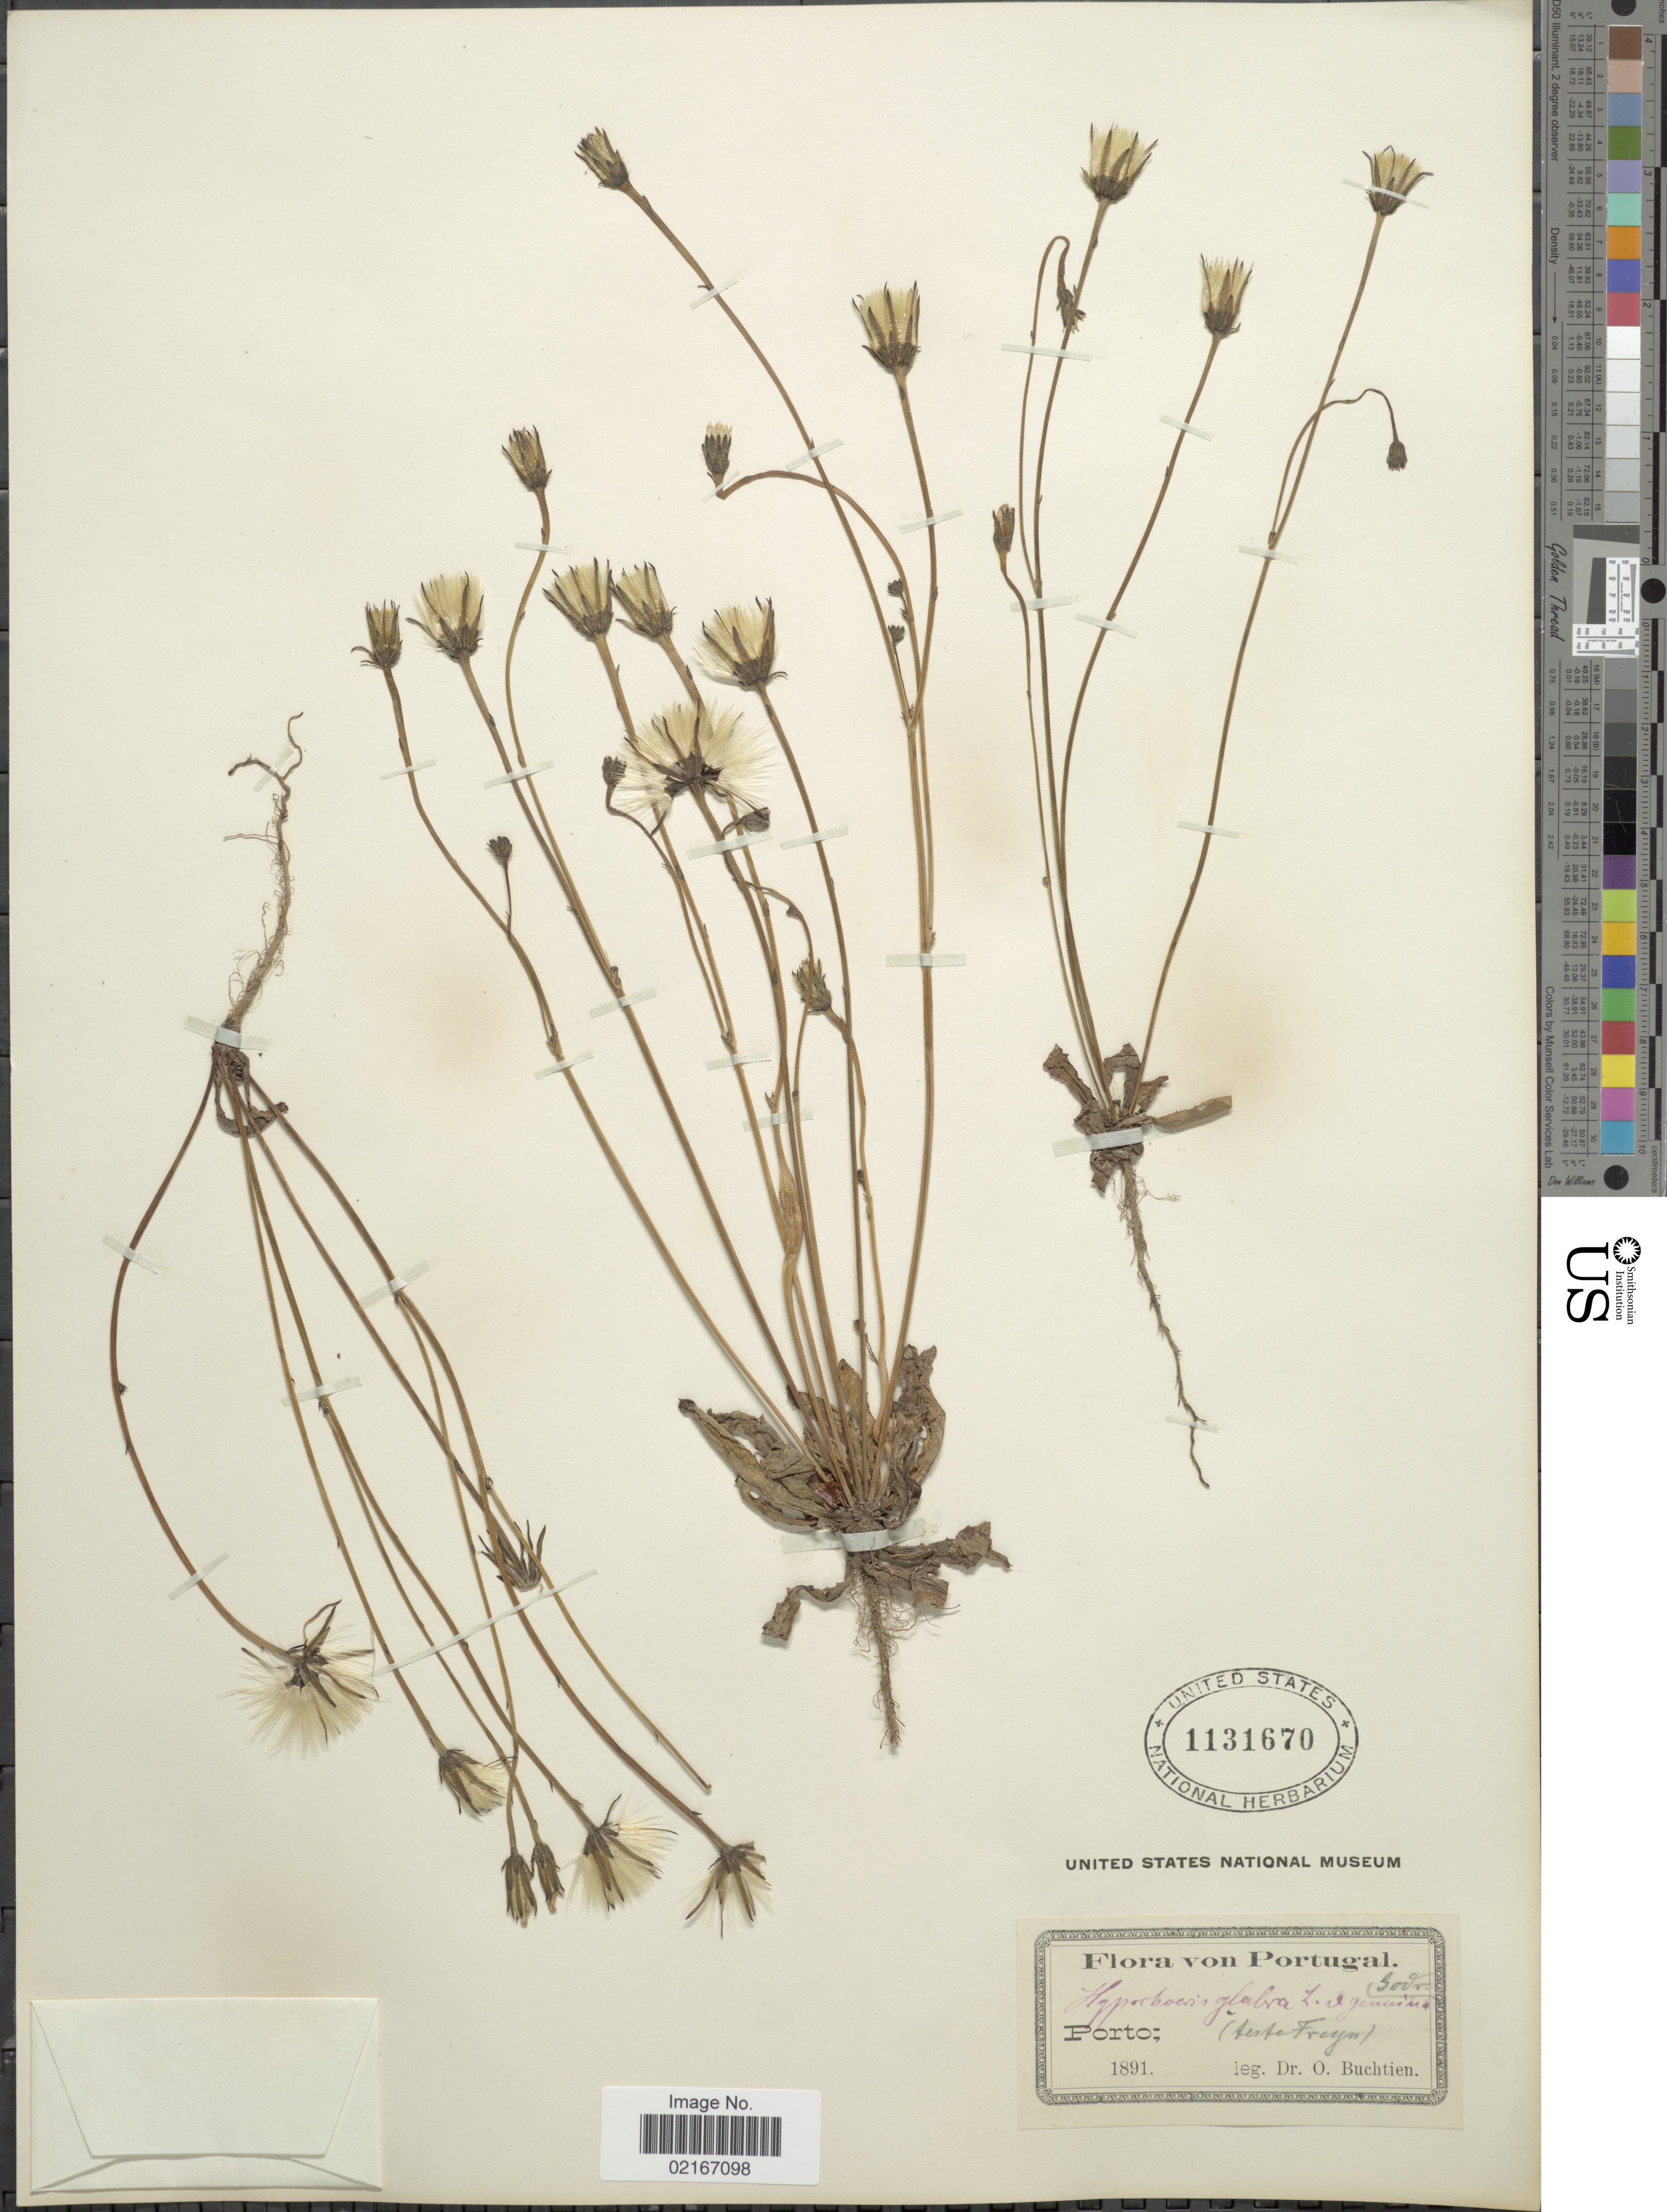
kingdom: Plantae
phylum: Tracheophyta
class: Magnoliopsida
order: Asterales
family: Asteraceae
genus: Hypochaeris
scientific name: Hypochaeris glabra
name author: L.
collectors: O. Buchtien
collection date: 1891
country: Portugal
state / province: Porto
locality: Aerte Freyun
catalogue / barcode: US 1131670